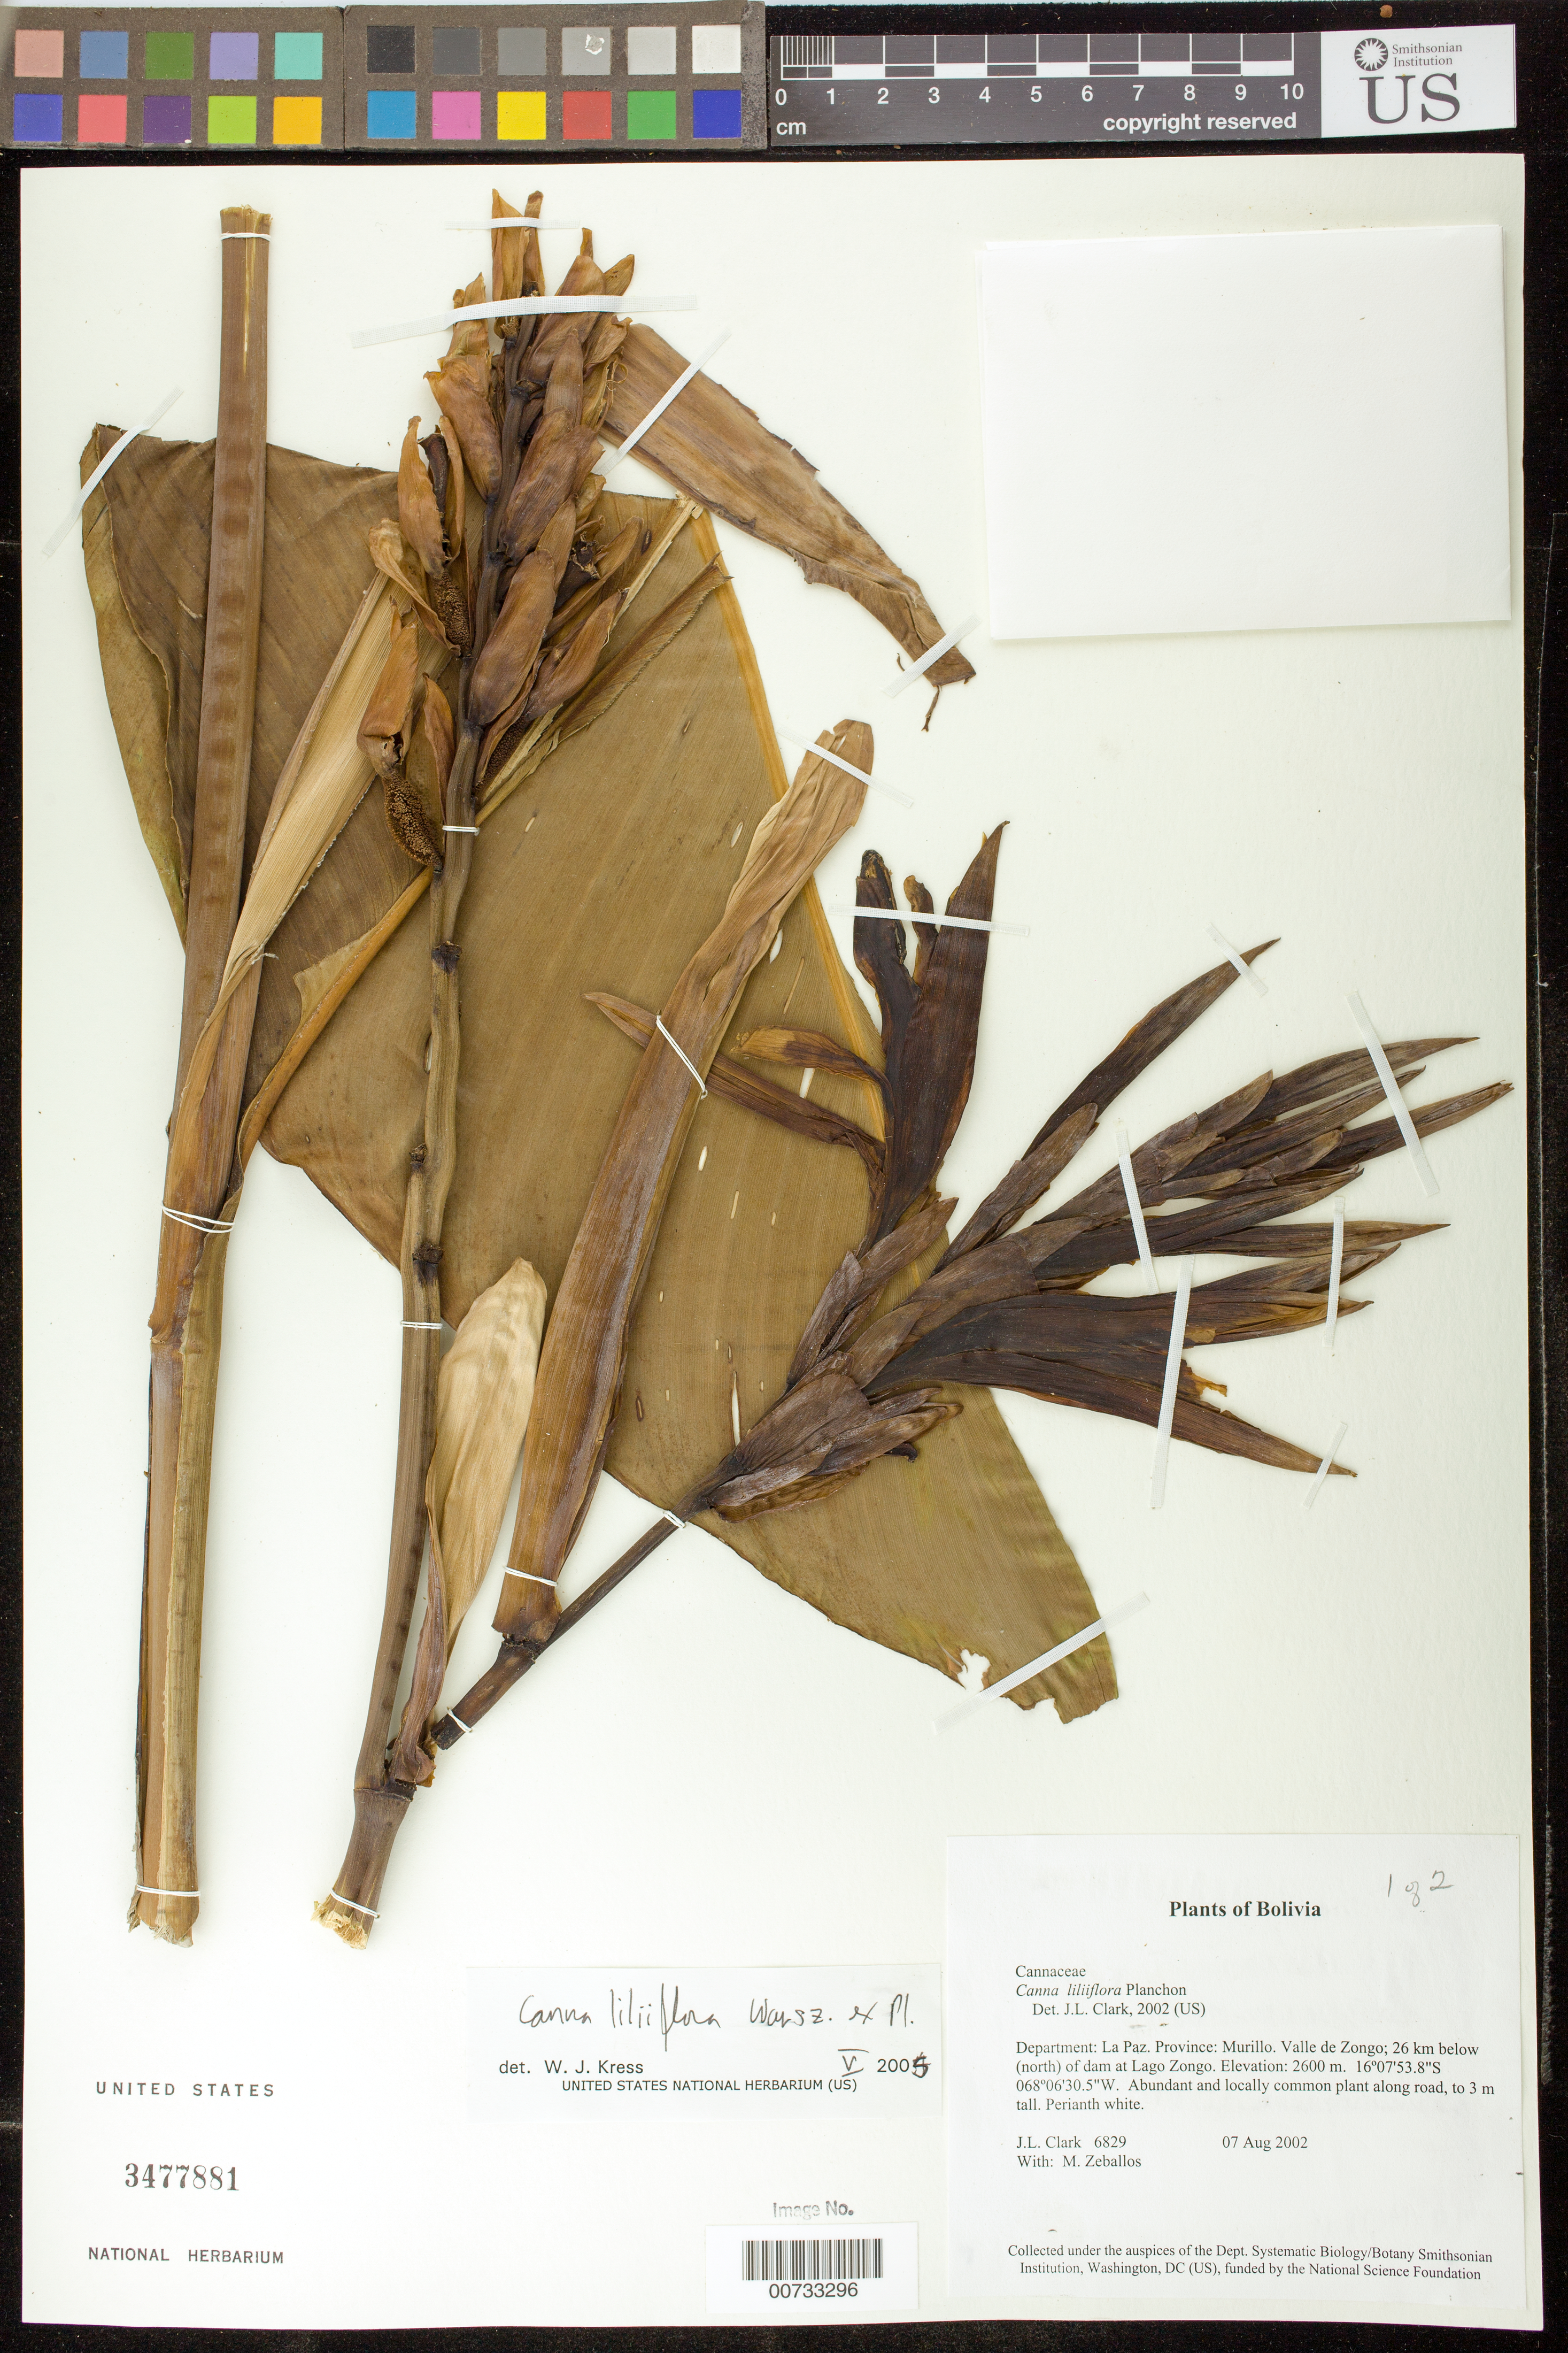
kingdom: Plantae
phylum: Tracheophyta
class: Liliopsida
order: Zingiberales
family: Cannaceae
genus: Canna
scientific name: Canna liliiflora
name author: Warsz. ex Planch.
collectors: J. L. Clark & M. Zeballos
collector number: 6829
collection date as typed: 07 Aug 2002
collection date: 2002-08-07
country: Bolivia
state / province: La Paz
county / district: Murillo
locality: Valle de Zongo; 26 km below (north) of dam at Lago Zongo.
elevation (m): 2600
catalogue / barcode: US 3477881